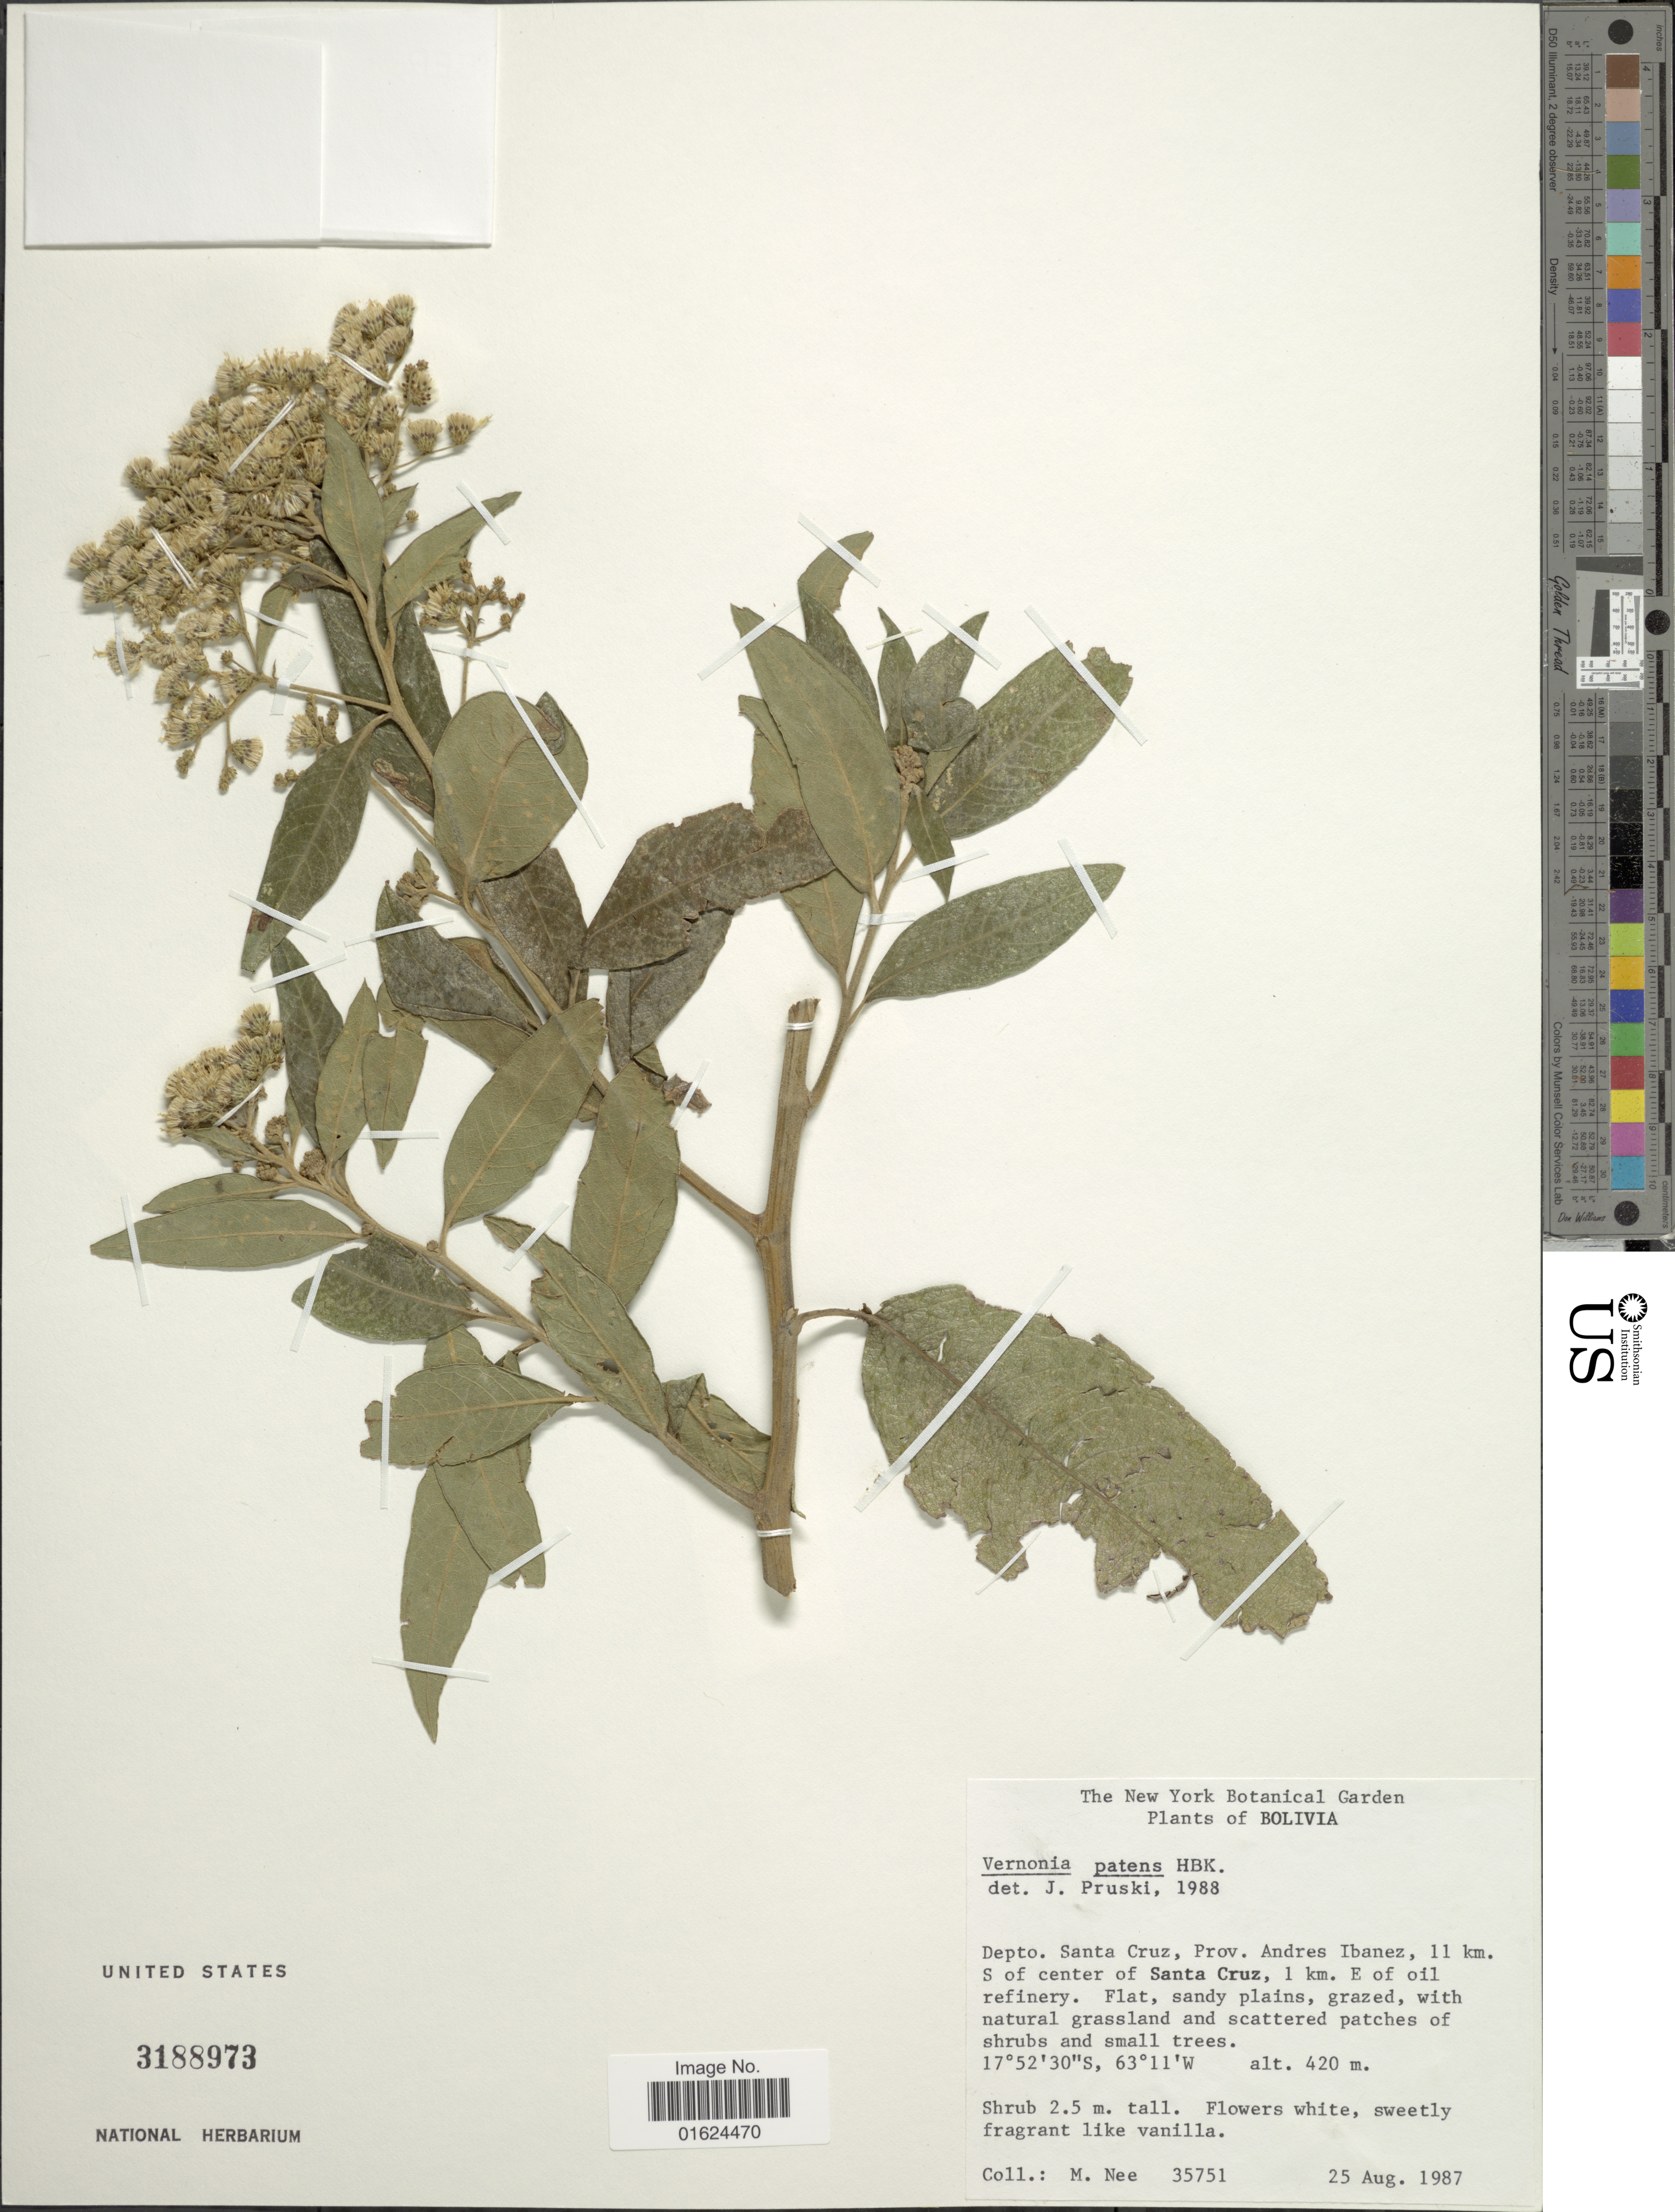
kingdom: Plantae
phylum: Tracheophyta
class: Magnoliopsida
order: Asterales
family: Asteraceae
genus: Vernonanthura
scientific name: Vernonanthura patens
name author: (Kunth) H. Rob.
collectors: M. Nee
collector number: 35751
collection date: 1987-08-25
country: Bolivia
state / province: Santa Cruz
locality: Depto. Santa Cruz, Prov. Andres Ibanez, 11 km. S. of center of Santa Cruz, 1 km E of oil refinery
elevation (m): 420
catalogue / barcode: US 3188973